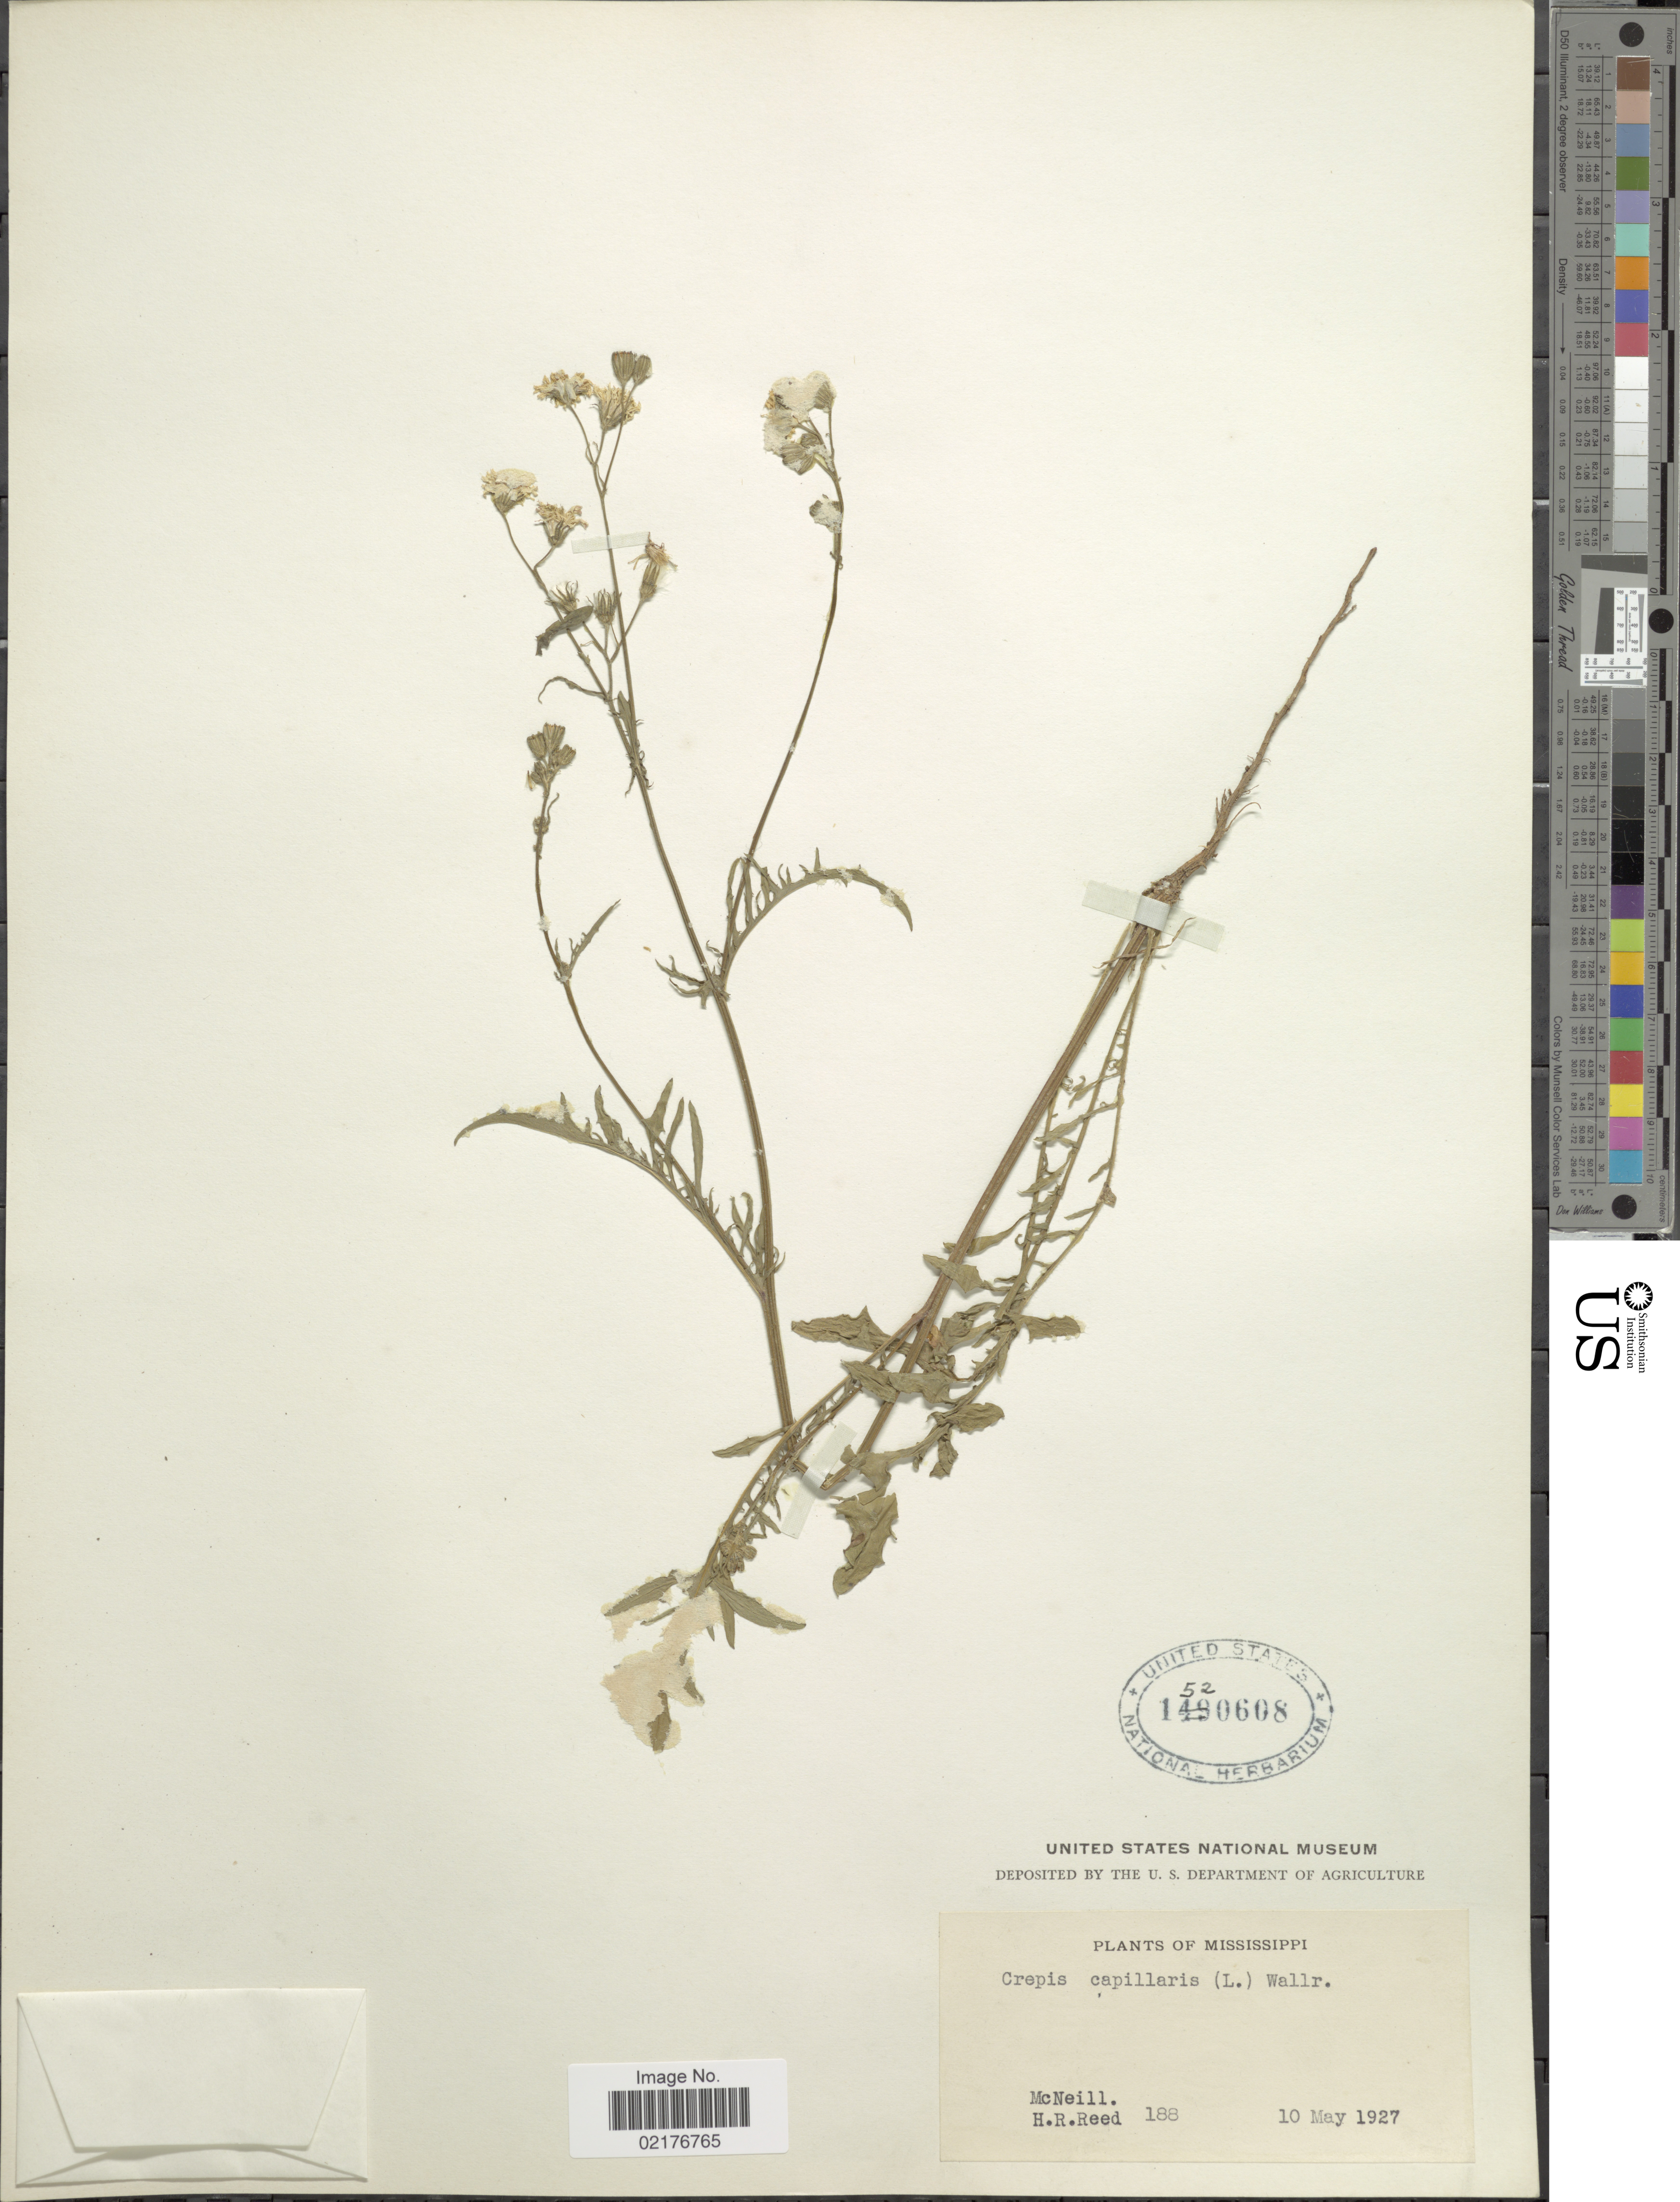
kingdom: Plantae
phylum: Tracheophyta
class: Magnoliopsida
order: Asterales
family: Asteraceae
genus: Crepis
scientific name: Crepis capillaris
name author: (L.) Wallr.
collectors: McNeill & H. Reed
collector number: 188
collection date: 1927-05-10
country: United States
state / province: Mississippi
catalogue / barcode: US 1520608